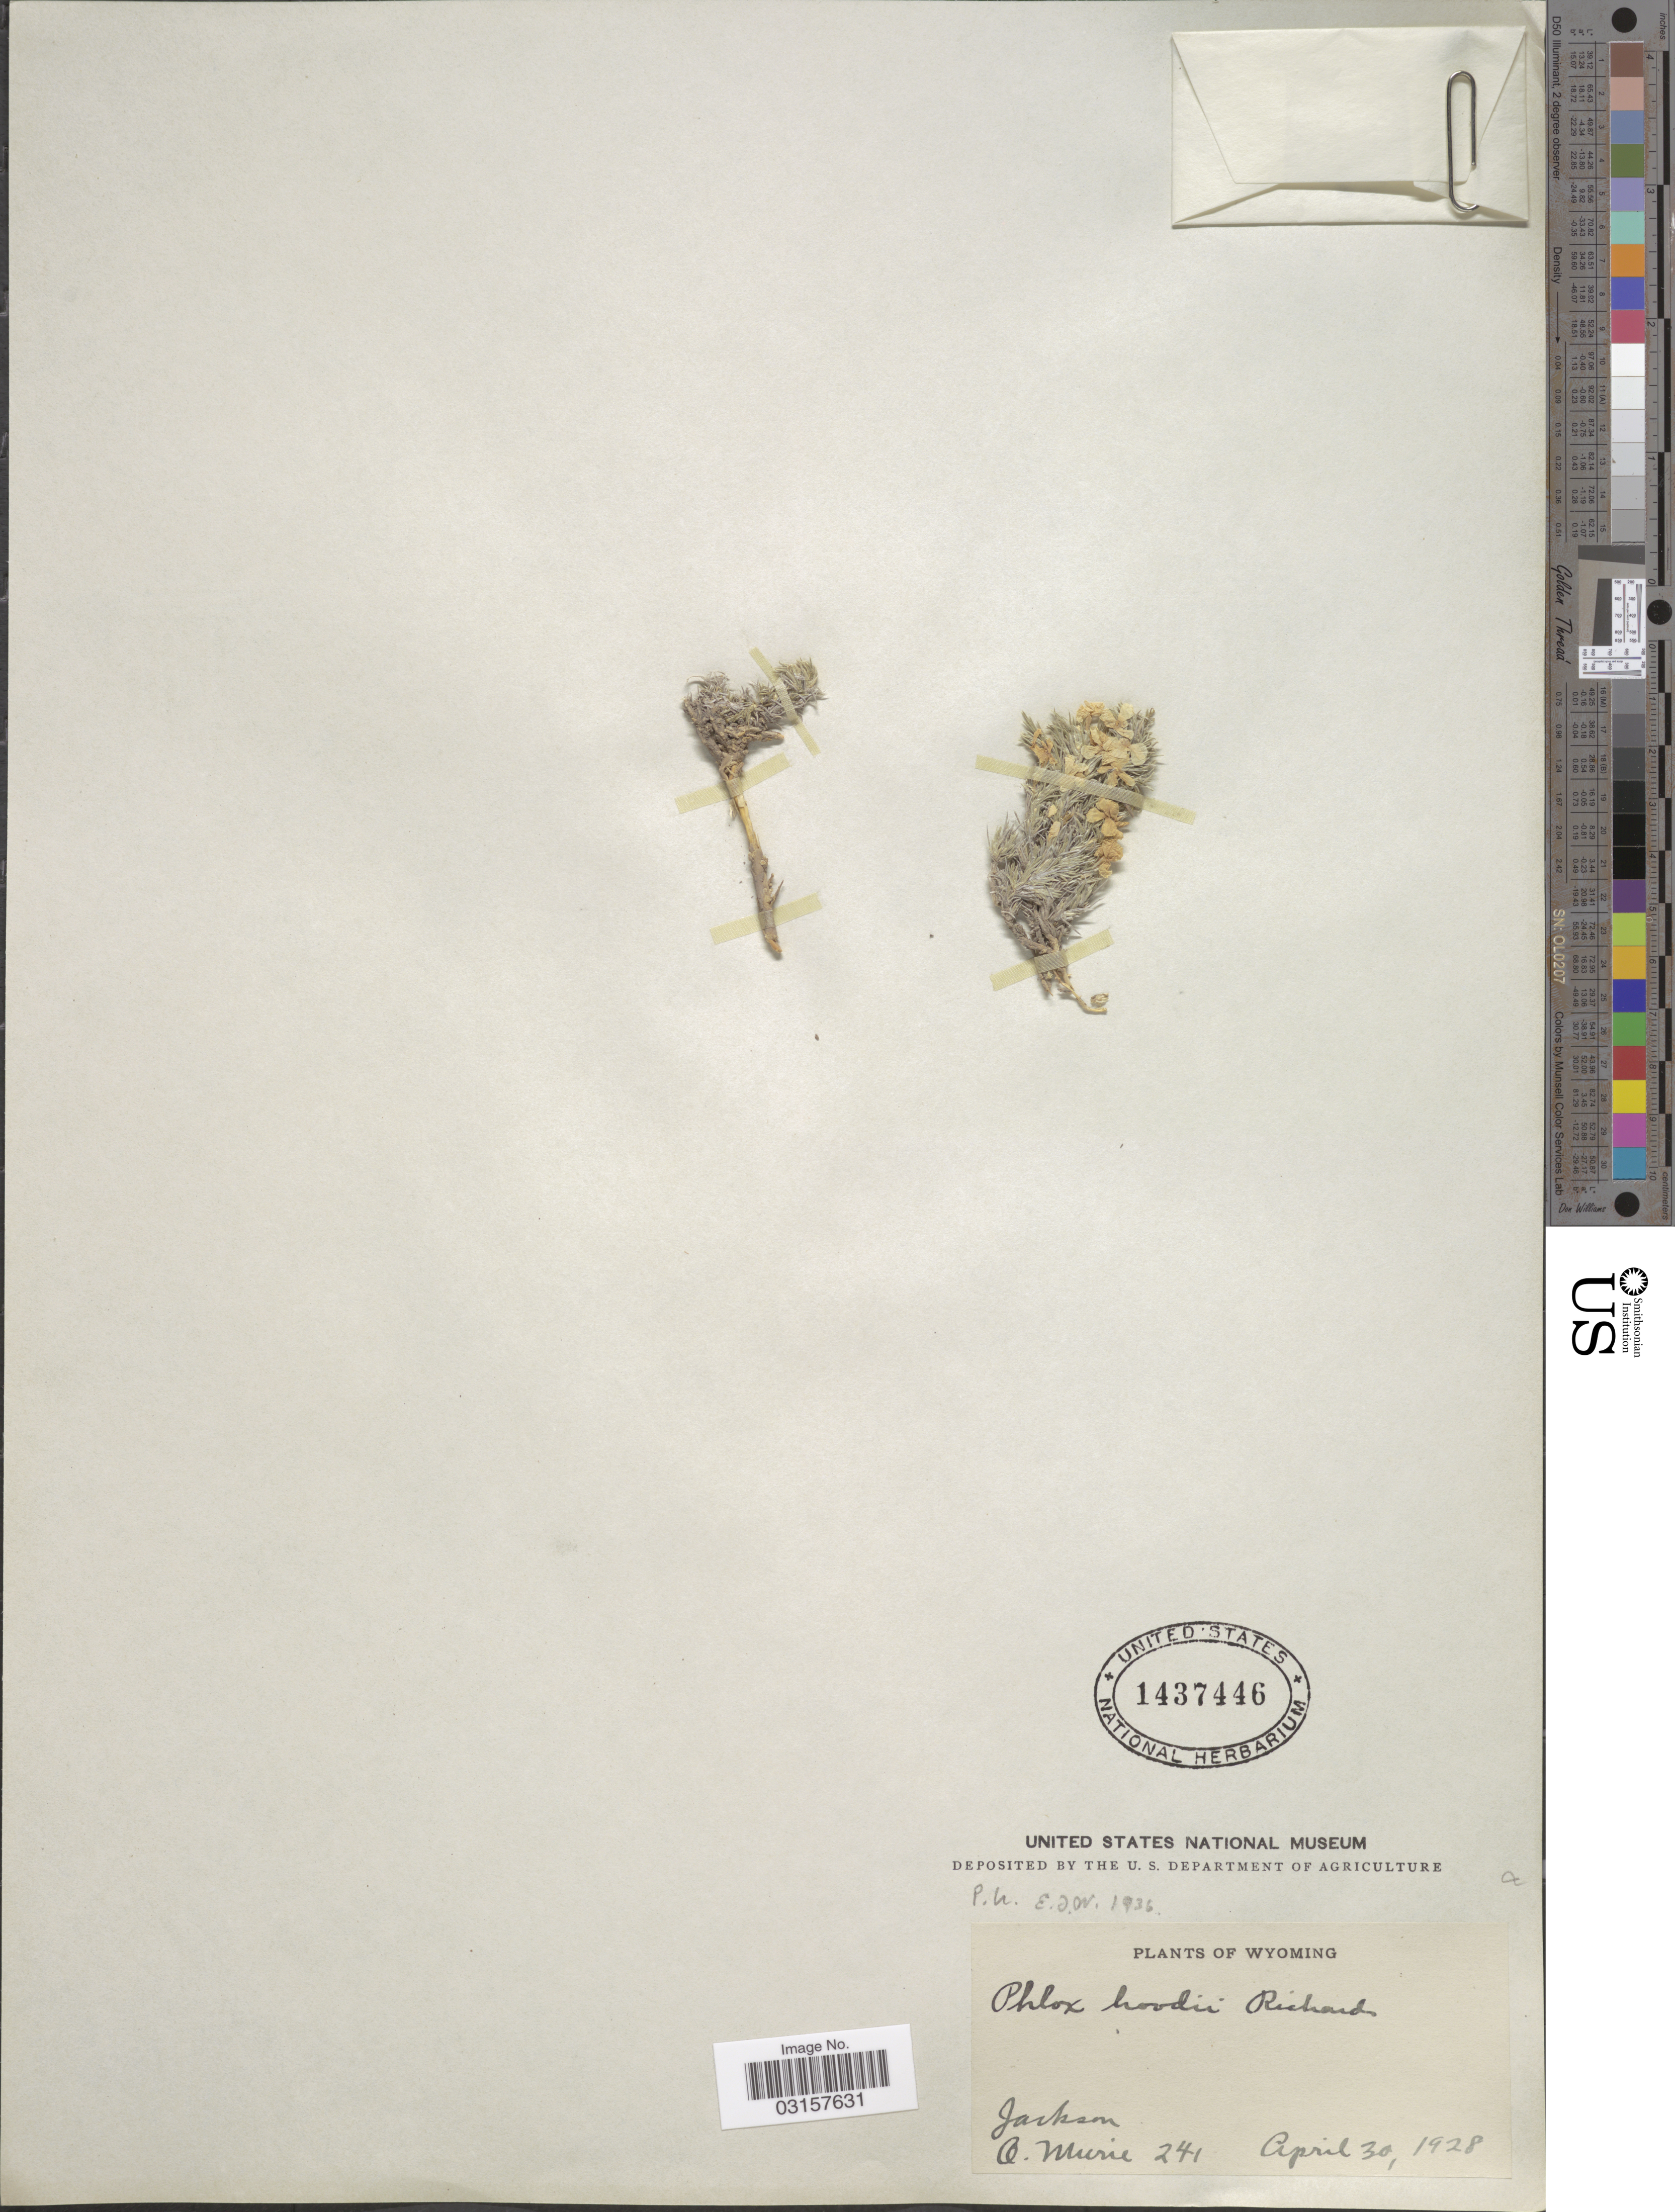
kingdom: Plantae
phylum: Tracheophyta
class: Magnoliopsida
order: Ericales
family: Polemoniaceae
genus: Phlox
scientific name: Phlox hoodii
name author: Richardson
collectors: O. Murie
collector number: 241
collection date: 1928-04-30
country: United States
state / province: Wyoming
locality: Jackson.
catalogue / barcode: US 1437446